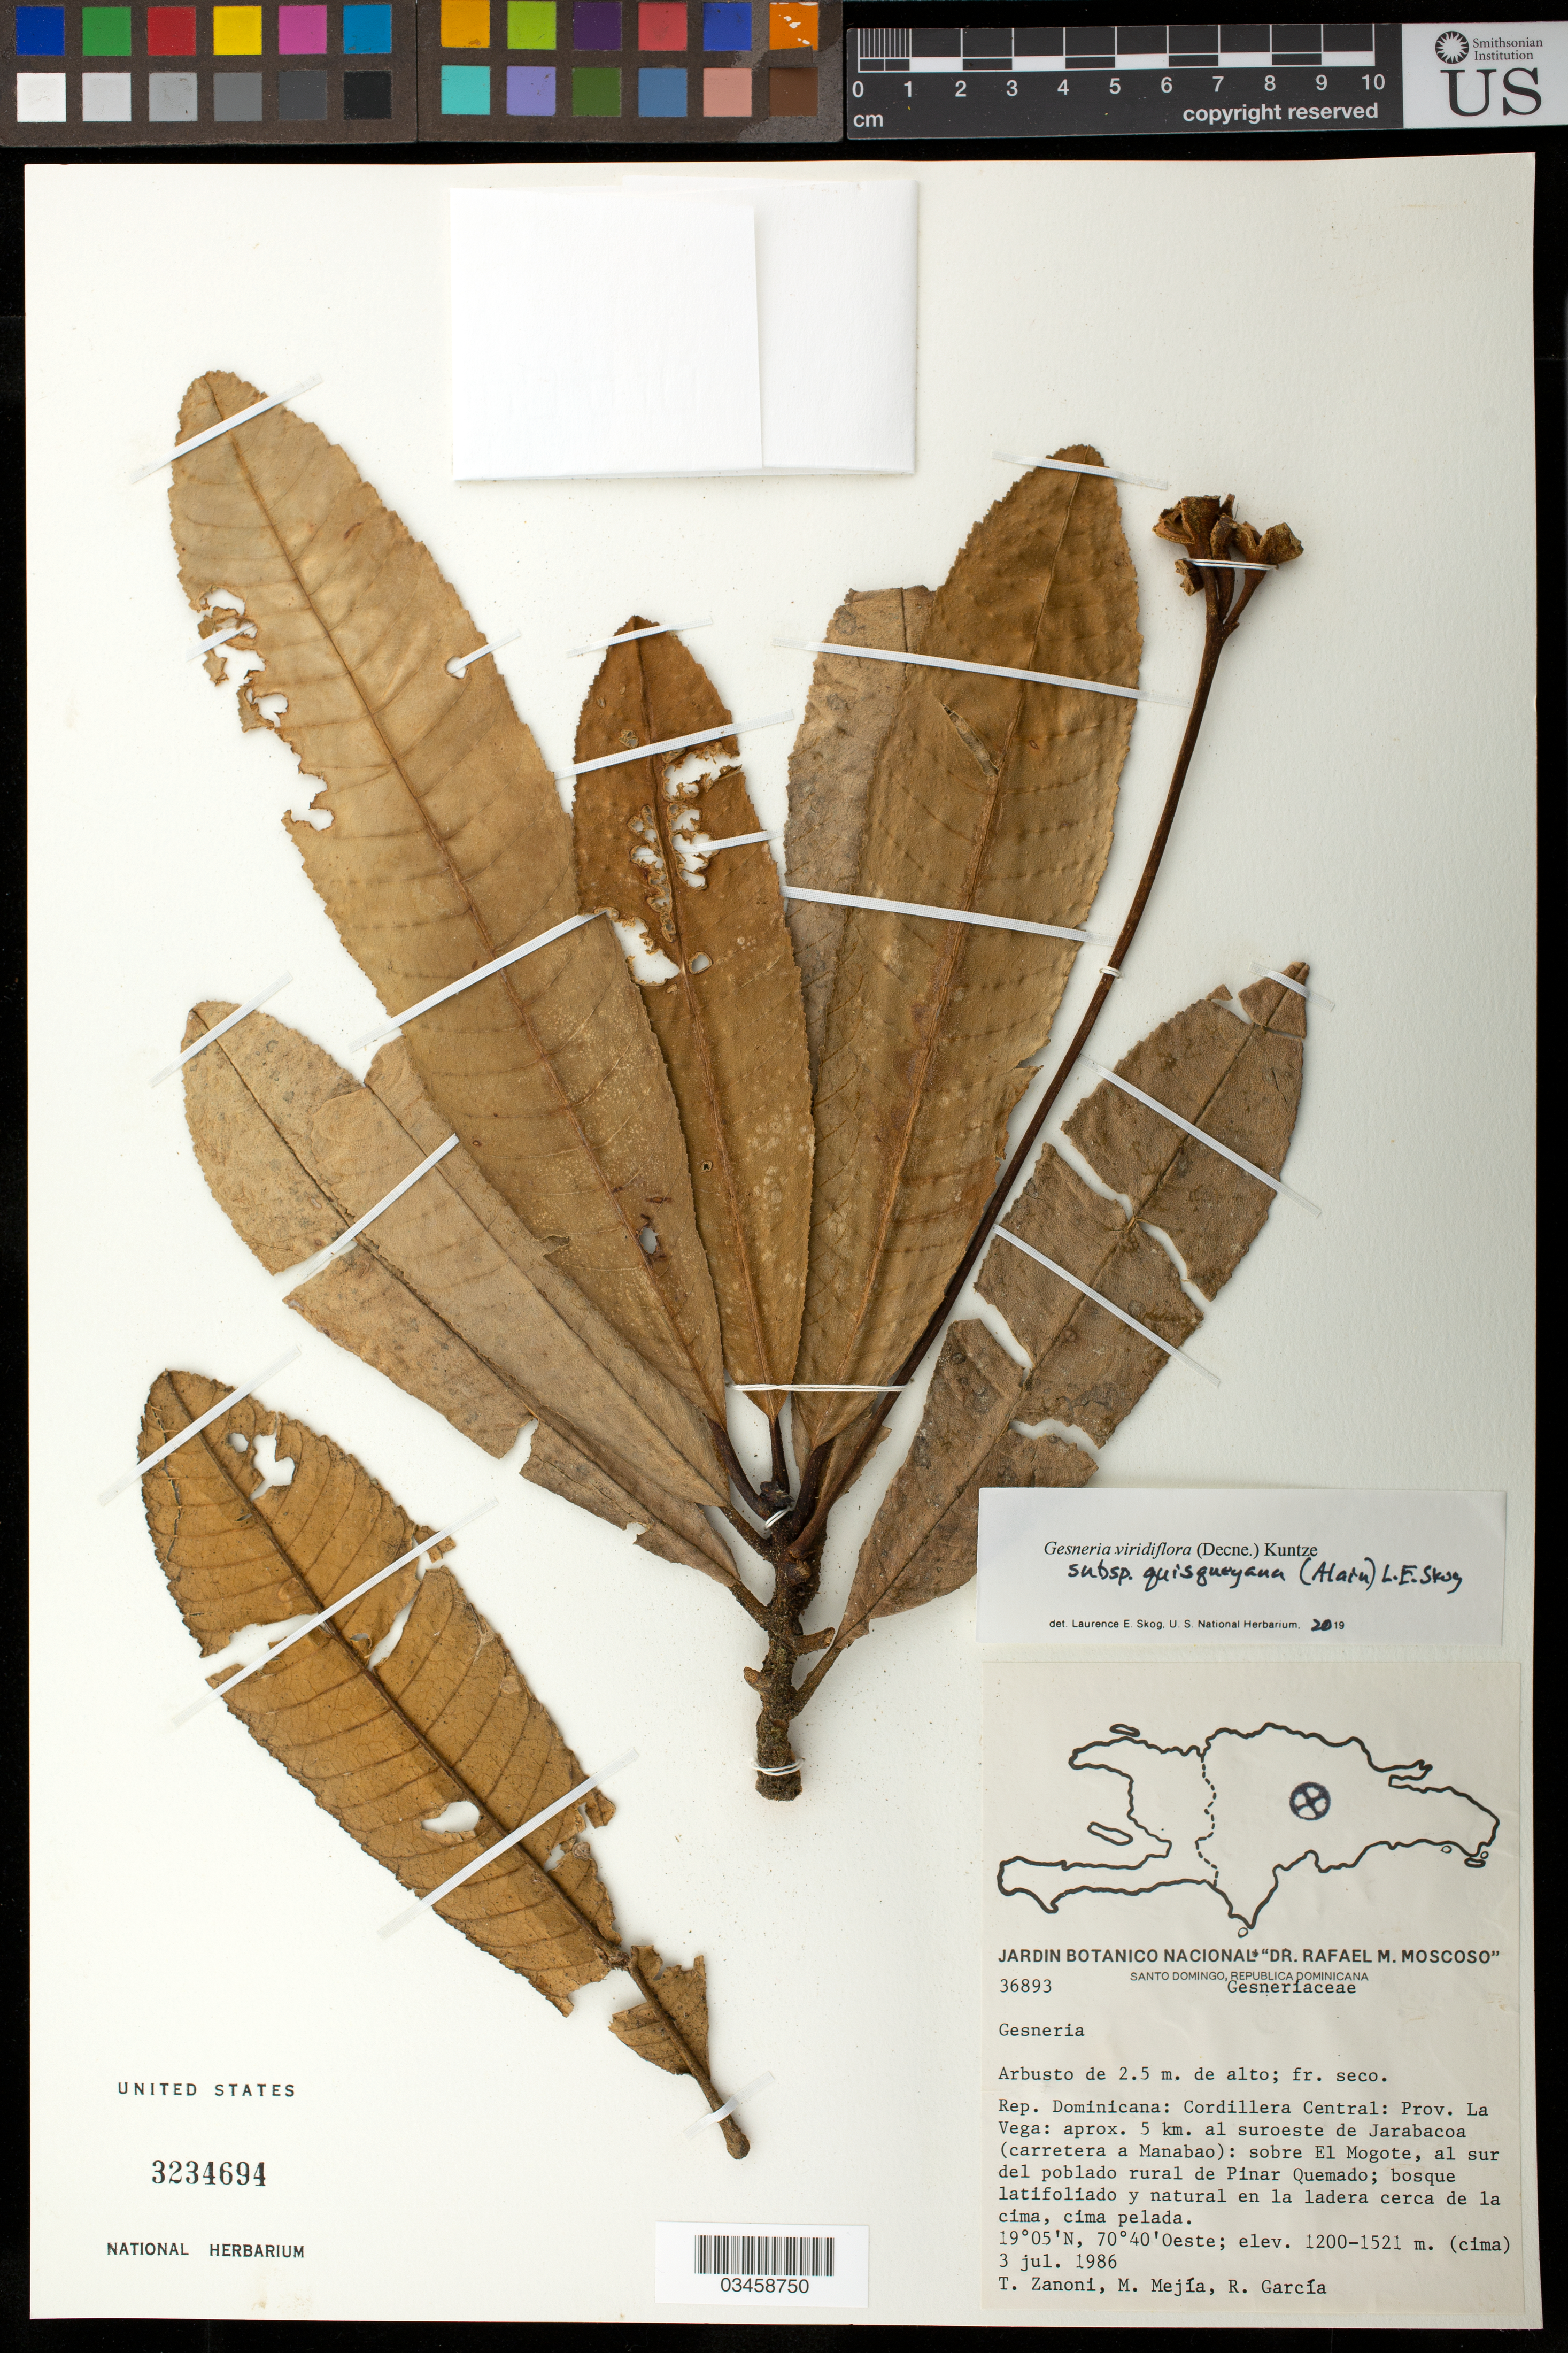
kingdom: Plantae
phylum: Tracheophyta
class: Magnoliopsida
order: Lamiales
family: Gesneriaceae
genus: Gesneria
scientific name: Gesneria viridiflora subsp. quisqueyana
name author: (Alain) L.E. Skog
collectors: T. A. Zanoni, M. Mejia & R. G. García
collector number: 36893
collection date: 1986-07-03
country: Dominican Republic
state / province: La Vega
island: Hispaniola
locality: Cordillera Central; aprox. 5 km al suroeste de Jarabacoa (carretera a Manabao), sobre El Mogote, al sur del poblado rural de Pinar Quemado.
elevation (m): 1200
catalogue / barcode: US 3234694